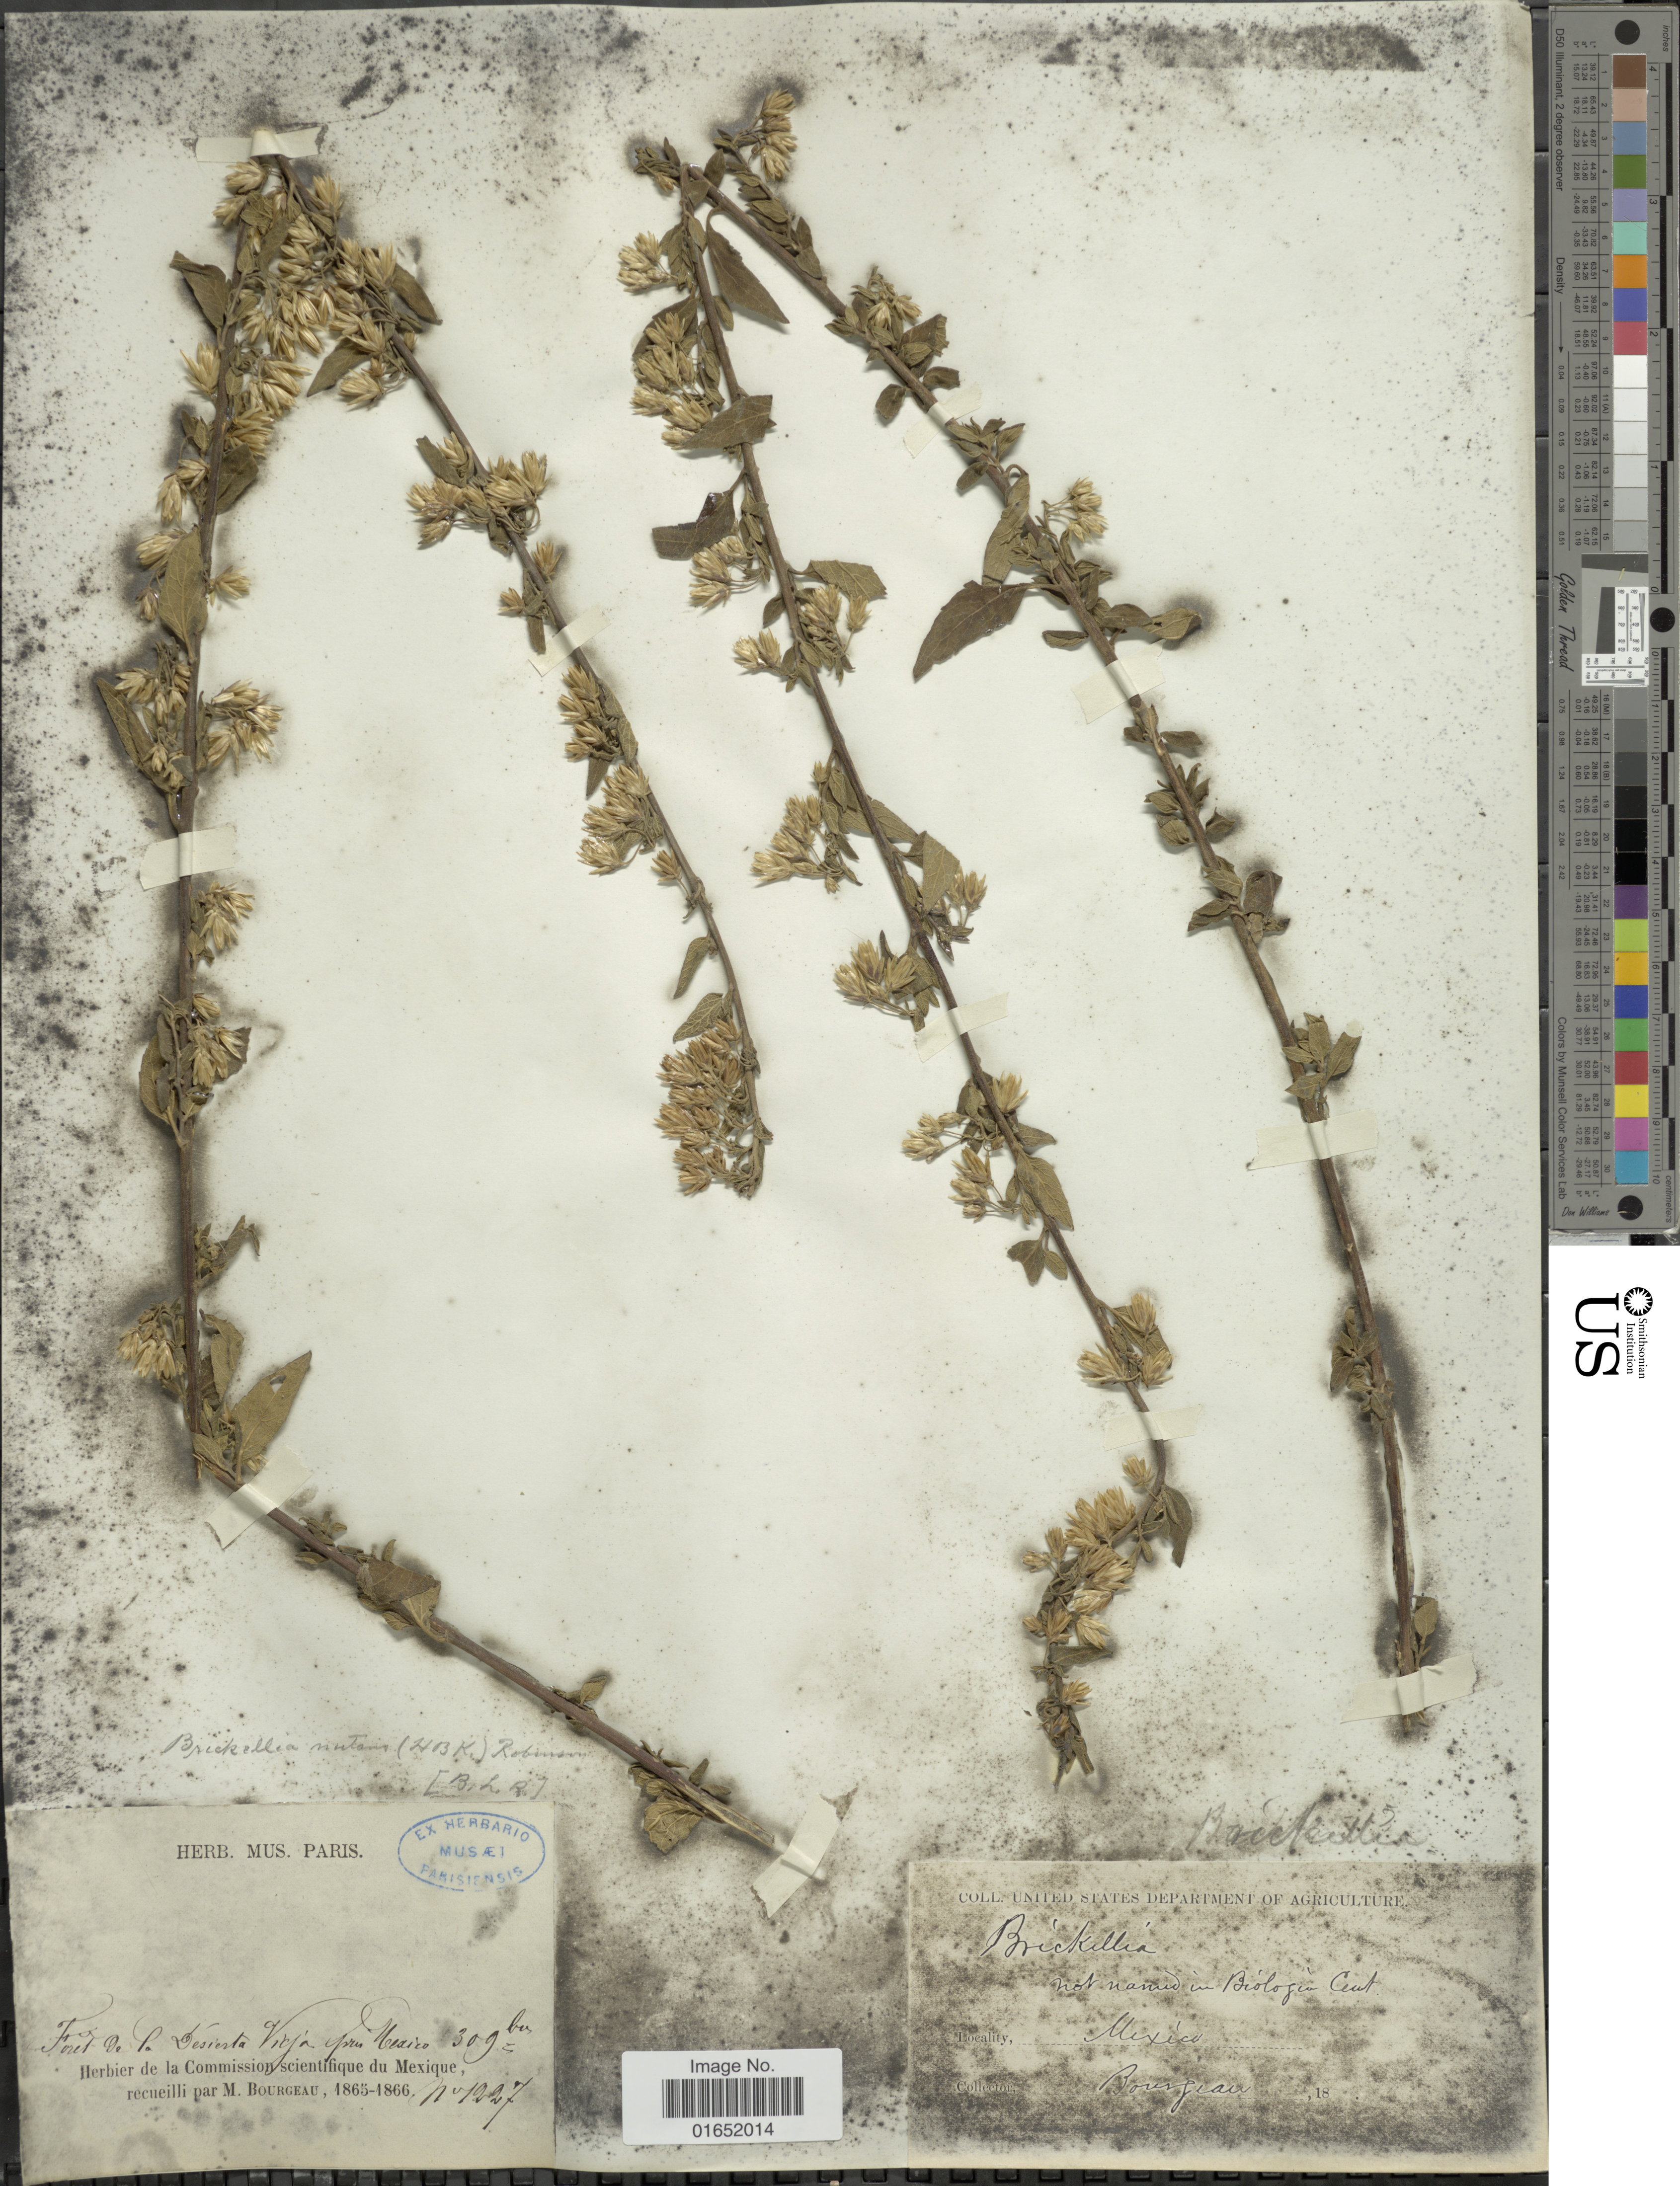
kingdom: Plantae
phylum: Tracheophyta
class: Magnoliopsida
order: Asterales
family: Asteraceae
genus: Brickellia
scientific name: Brickellia nutanticeps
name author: S.F. Blake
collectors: -. Bourgeau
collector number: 1227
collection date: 1865-11-30/1866-11-30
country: Mexico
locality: Forest de la Desierta Vieja pres Mexico